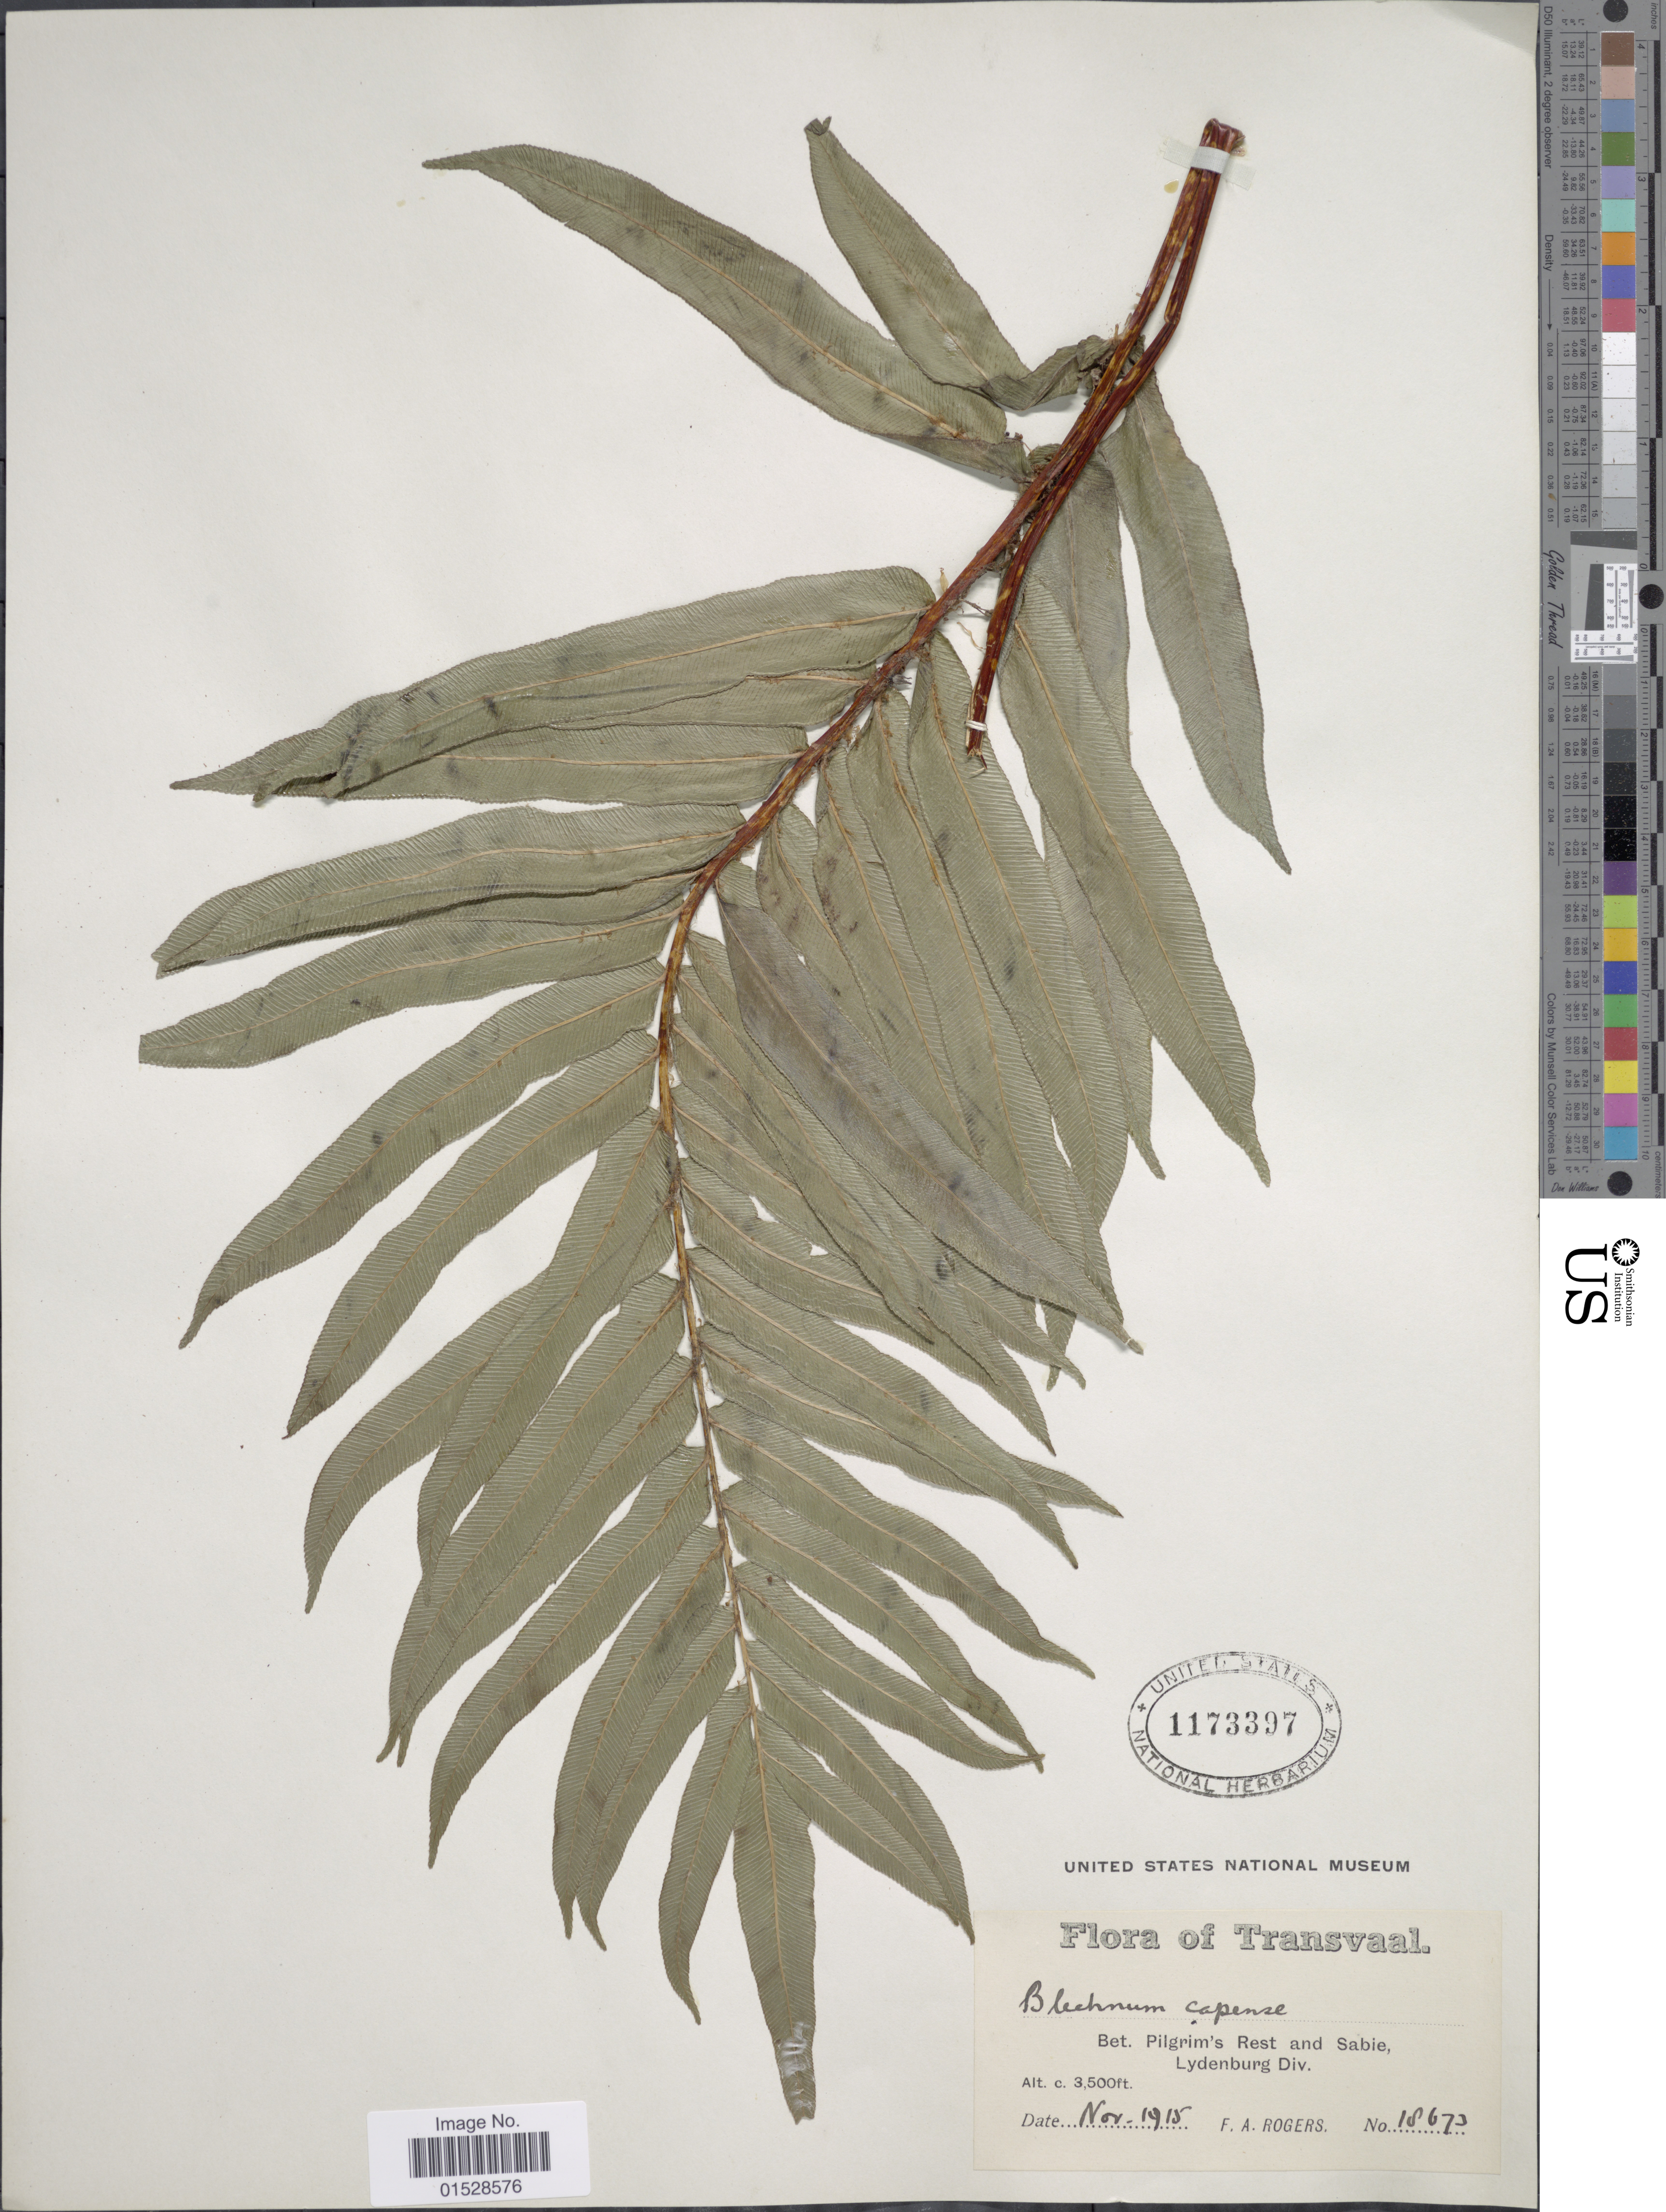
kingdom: Plantae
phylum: Tracheophyta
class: Polypodiopsida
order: Polypodiales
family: Blechnaceae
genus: Blechnum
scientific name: Blechnum capense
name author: (L.) Schltdl.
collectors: F. A. Rogers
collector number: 18673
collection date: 1915-11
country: South Africa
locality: Transvaal, Pilgrim's Rest and Sabie, Lydenburg Div.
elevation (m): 1067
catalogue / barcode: US 1173397